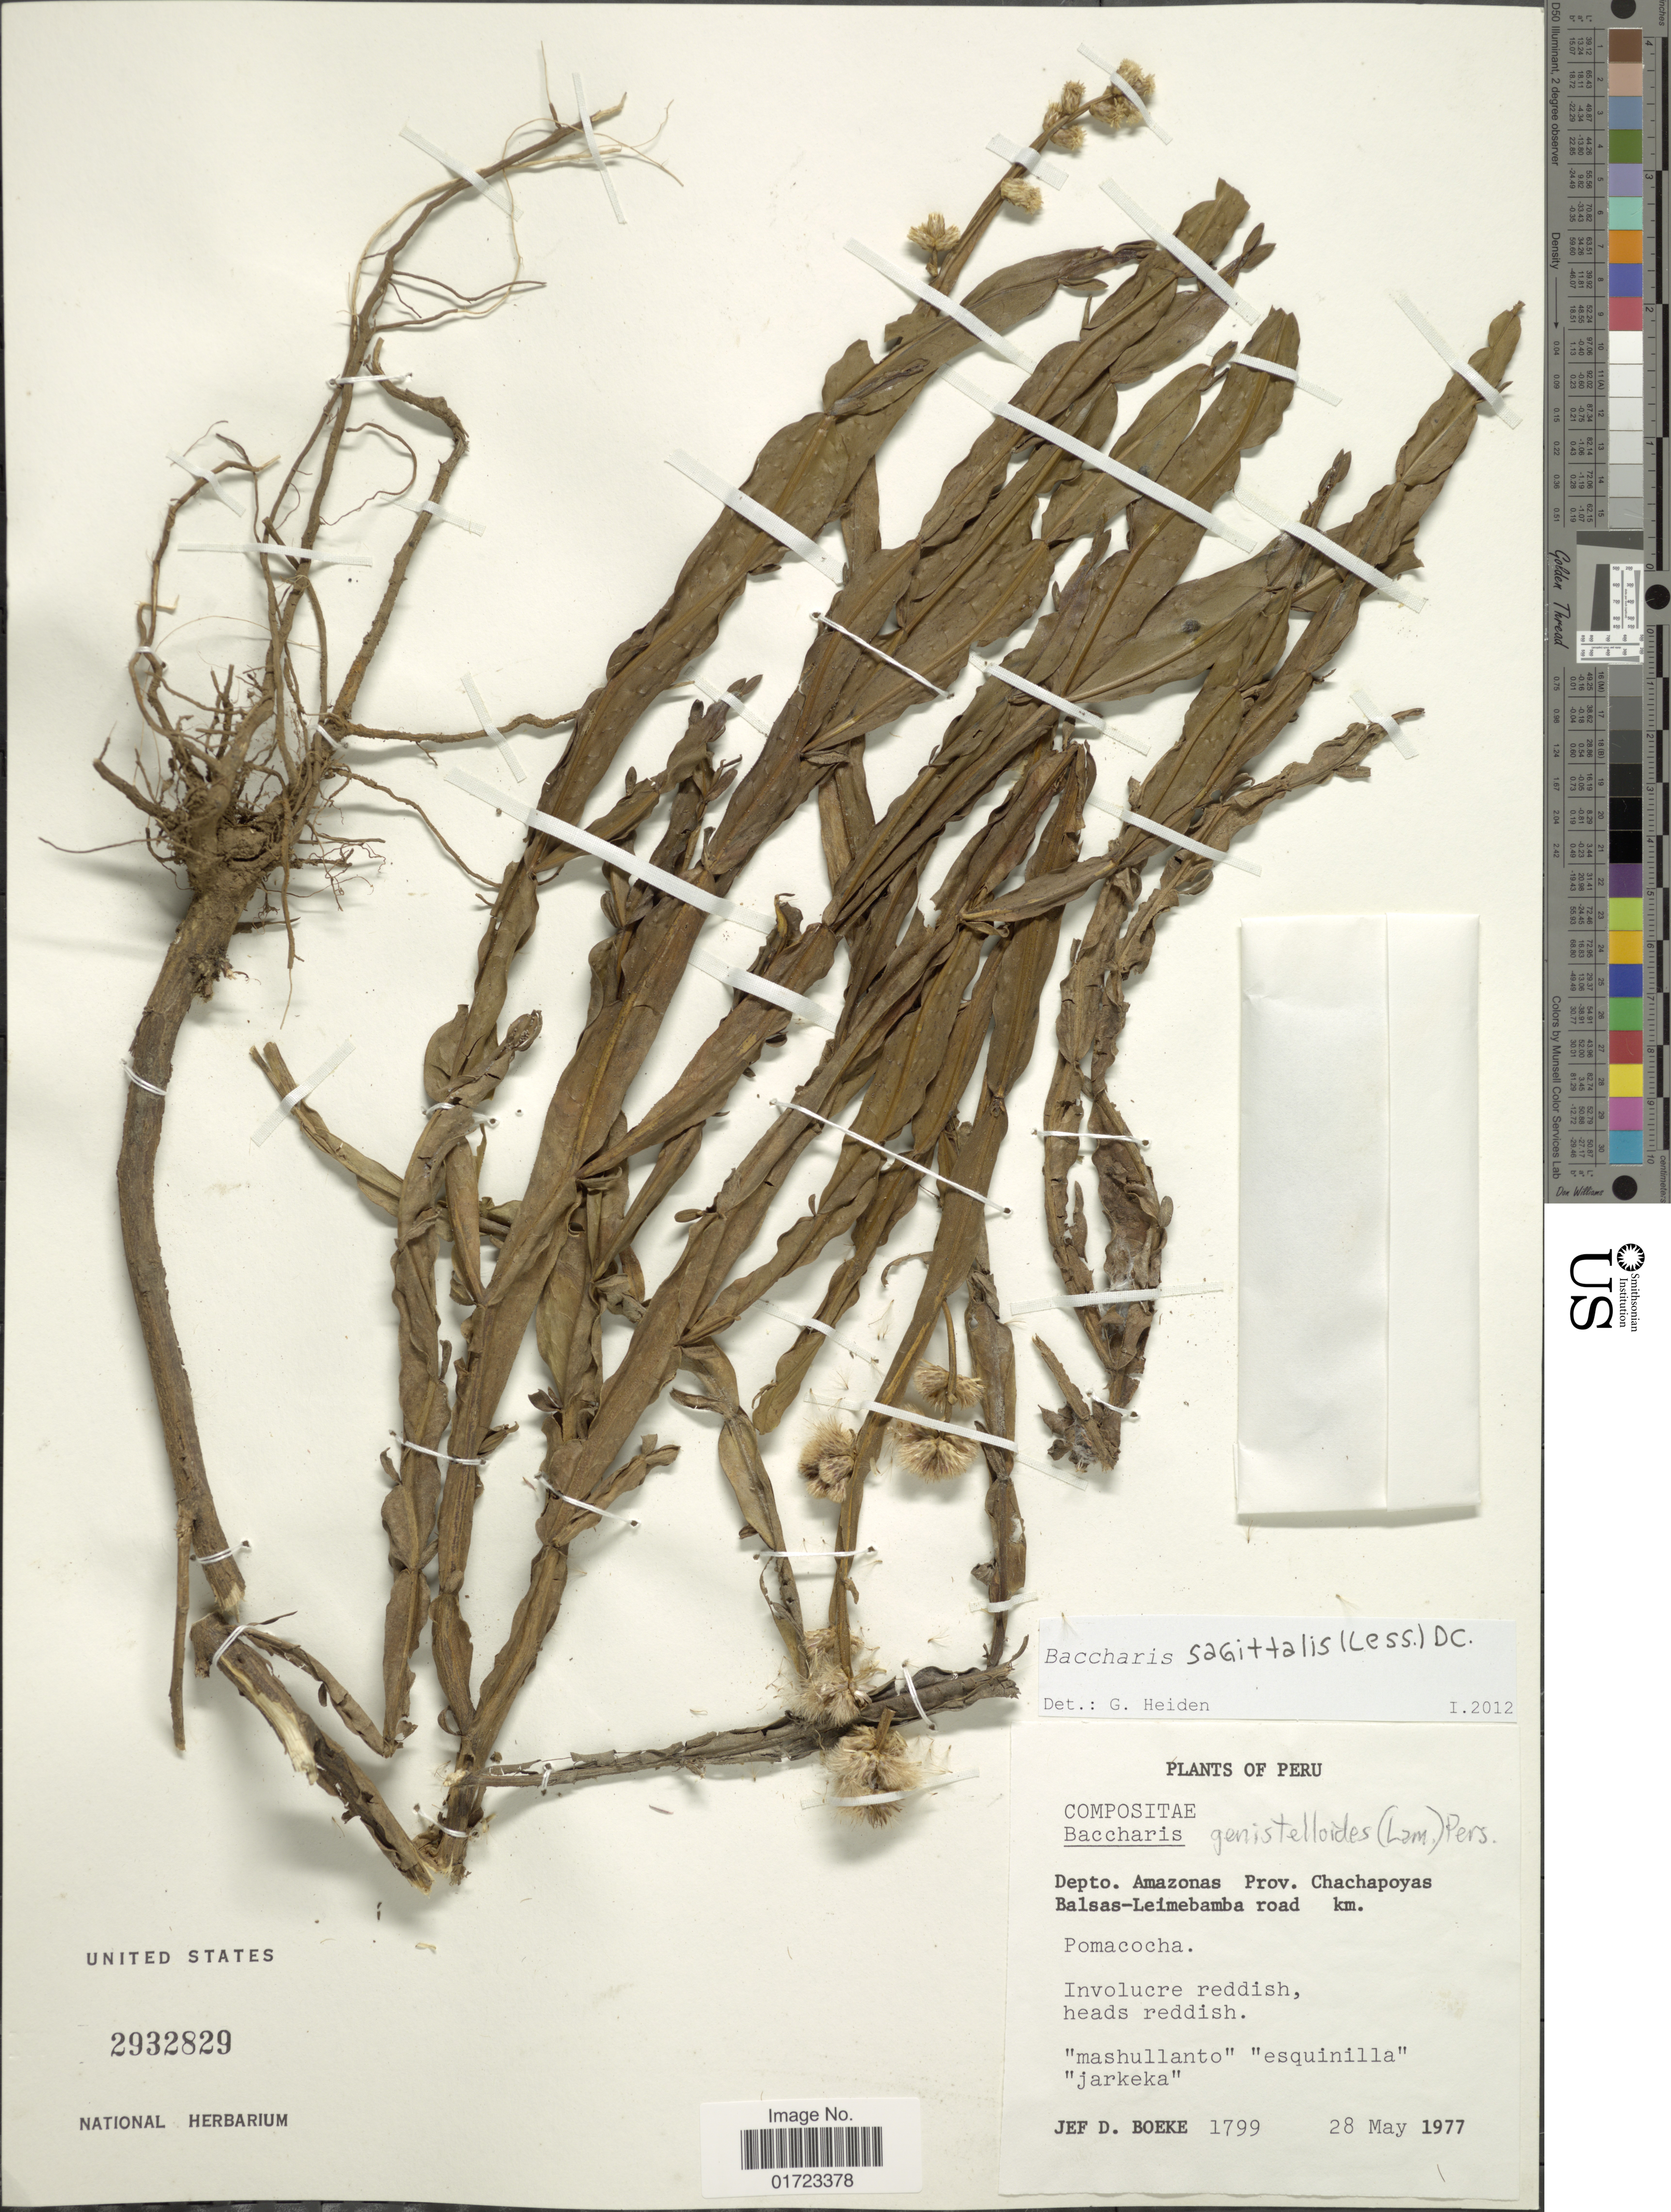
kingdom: Plantae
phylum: Tracheophyta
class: Magnoliopsida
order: Asterales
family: Asteraceae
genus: Baccharis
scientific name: Baccharis sagittalis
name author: (Less.) DC.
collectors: J. D. Boeke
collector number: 1799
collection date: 1977-05-28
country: Peru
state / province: Amazonas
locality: Depto. Amazonas Prov. Chachapoyas Balsas - Leimebamba road km. Pomacocha.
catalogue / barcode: US 2932829